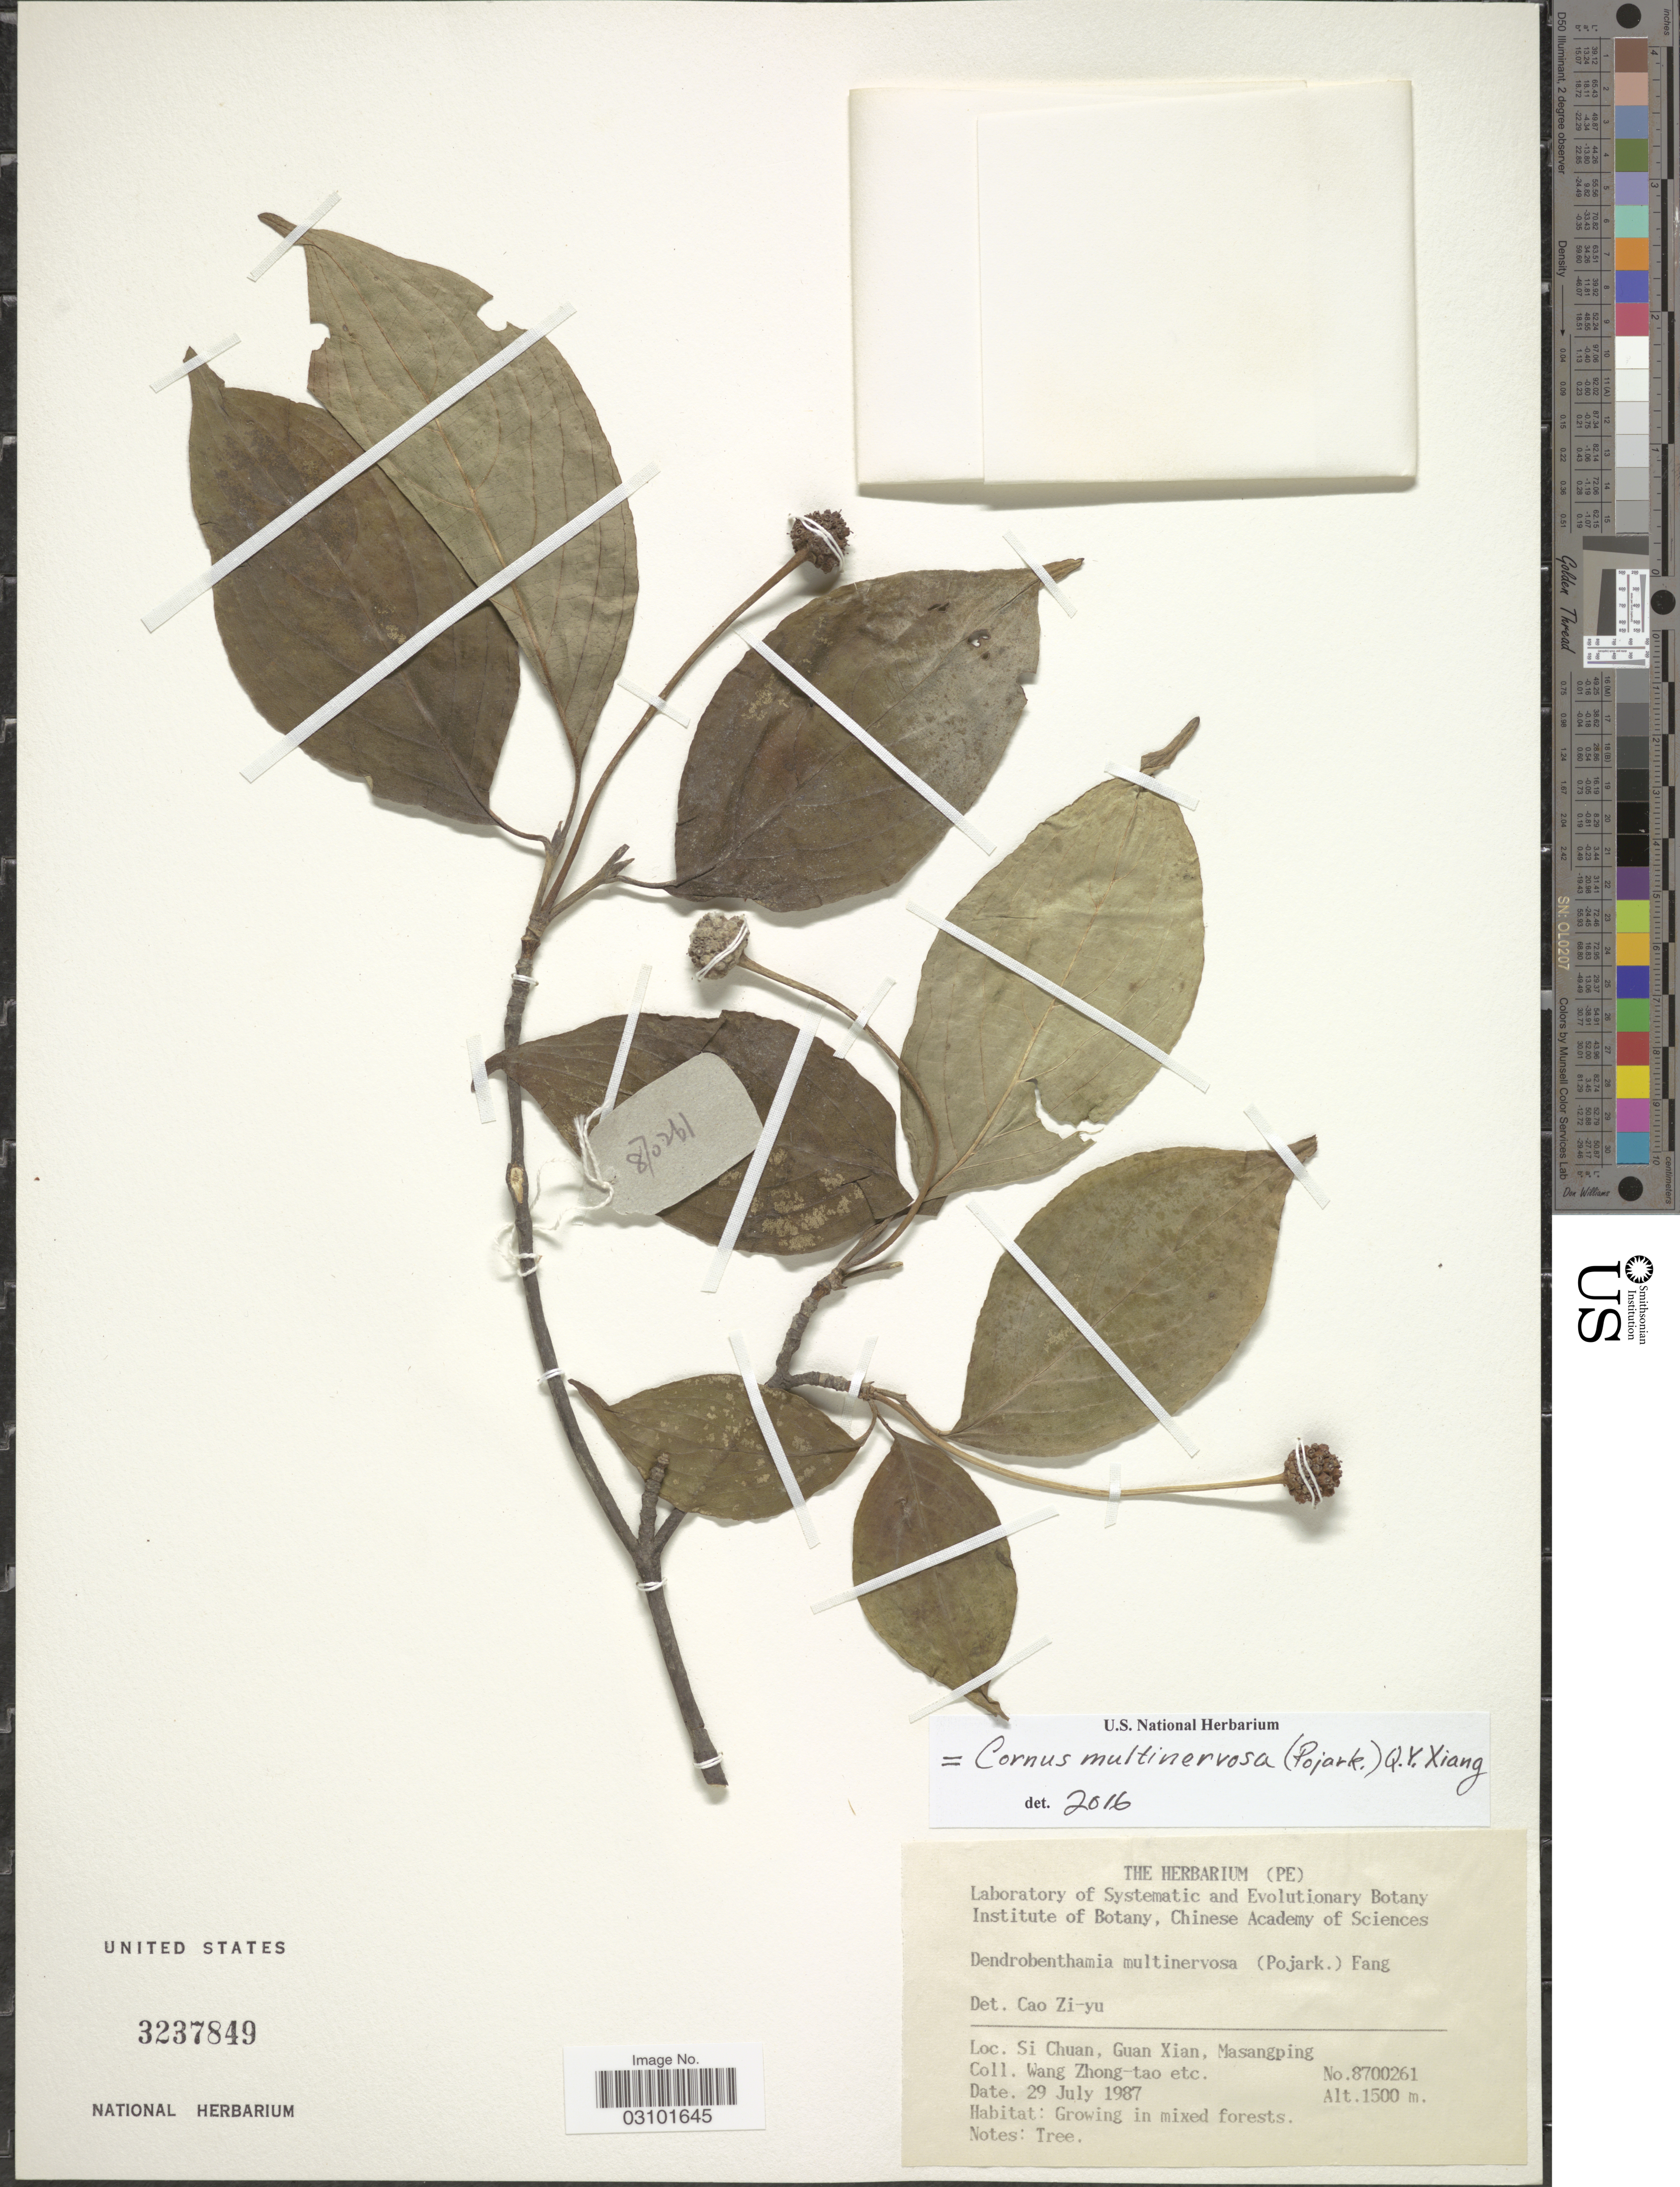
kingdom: Plantae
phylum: Tracheophyta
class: Magnoliopsida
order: Cornales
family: Cornaceae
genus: Cornus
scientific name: Cornus multinervosa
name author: (Pojark.) Q. Y. Xiang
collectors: et al.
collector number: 8700261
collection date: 1987-07-29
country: China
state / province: Sichuan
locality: Si Chuan, Guan Xian, Masangping.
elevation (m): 1500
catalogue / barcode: US 3237849